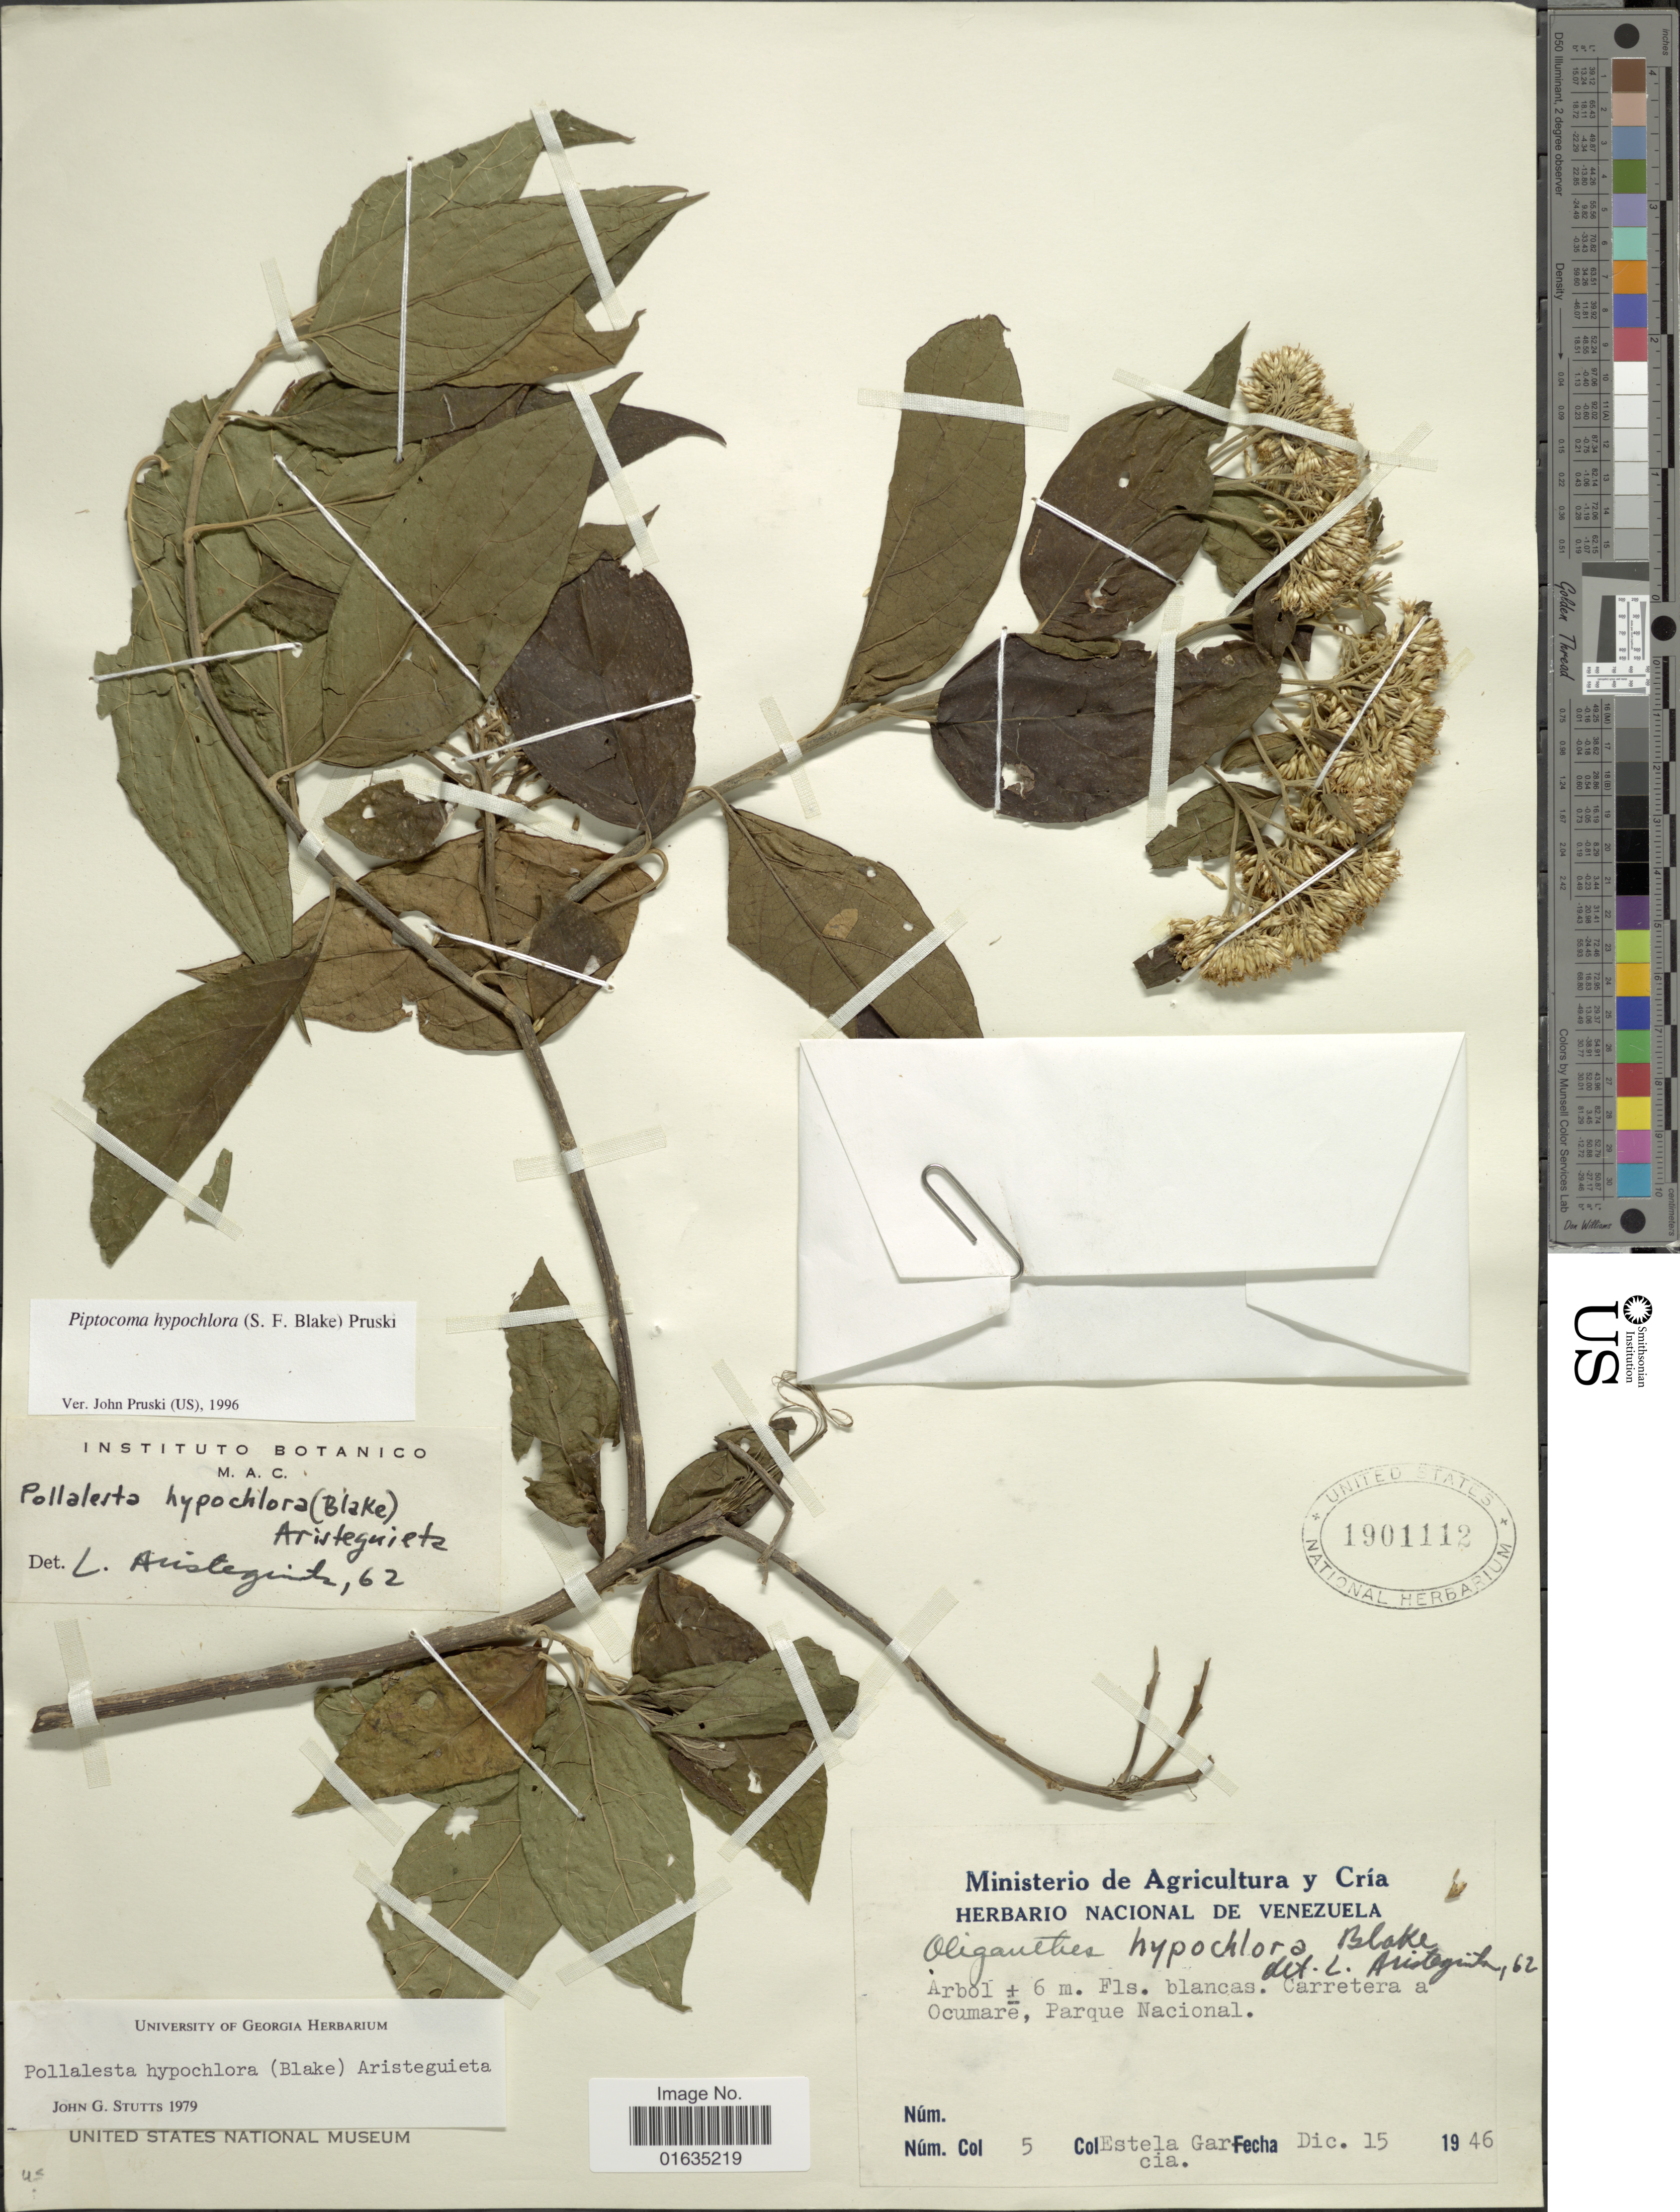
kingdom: Plantae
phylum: Tracheophyta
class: Magnoliopsida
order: Asterales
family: Asteraceae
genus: Piptocoma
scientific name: Piptocoma hypochlora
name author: (S.F. Blake) Pruski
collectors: E. Garcia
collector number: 5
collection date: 1946-12-15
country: Venezuela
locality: Ocumare, Parque Nacional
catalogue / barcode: US 1901112